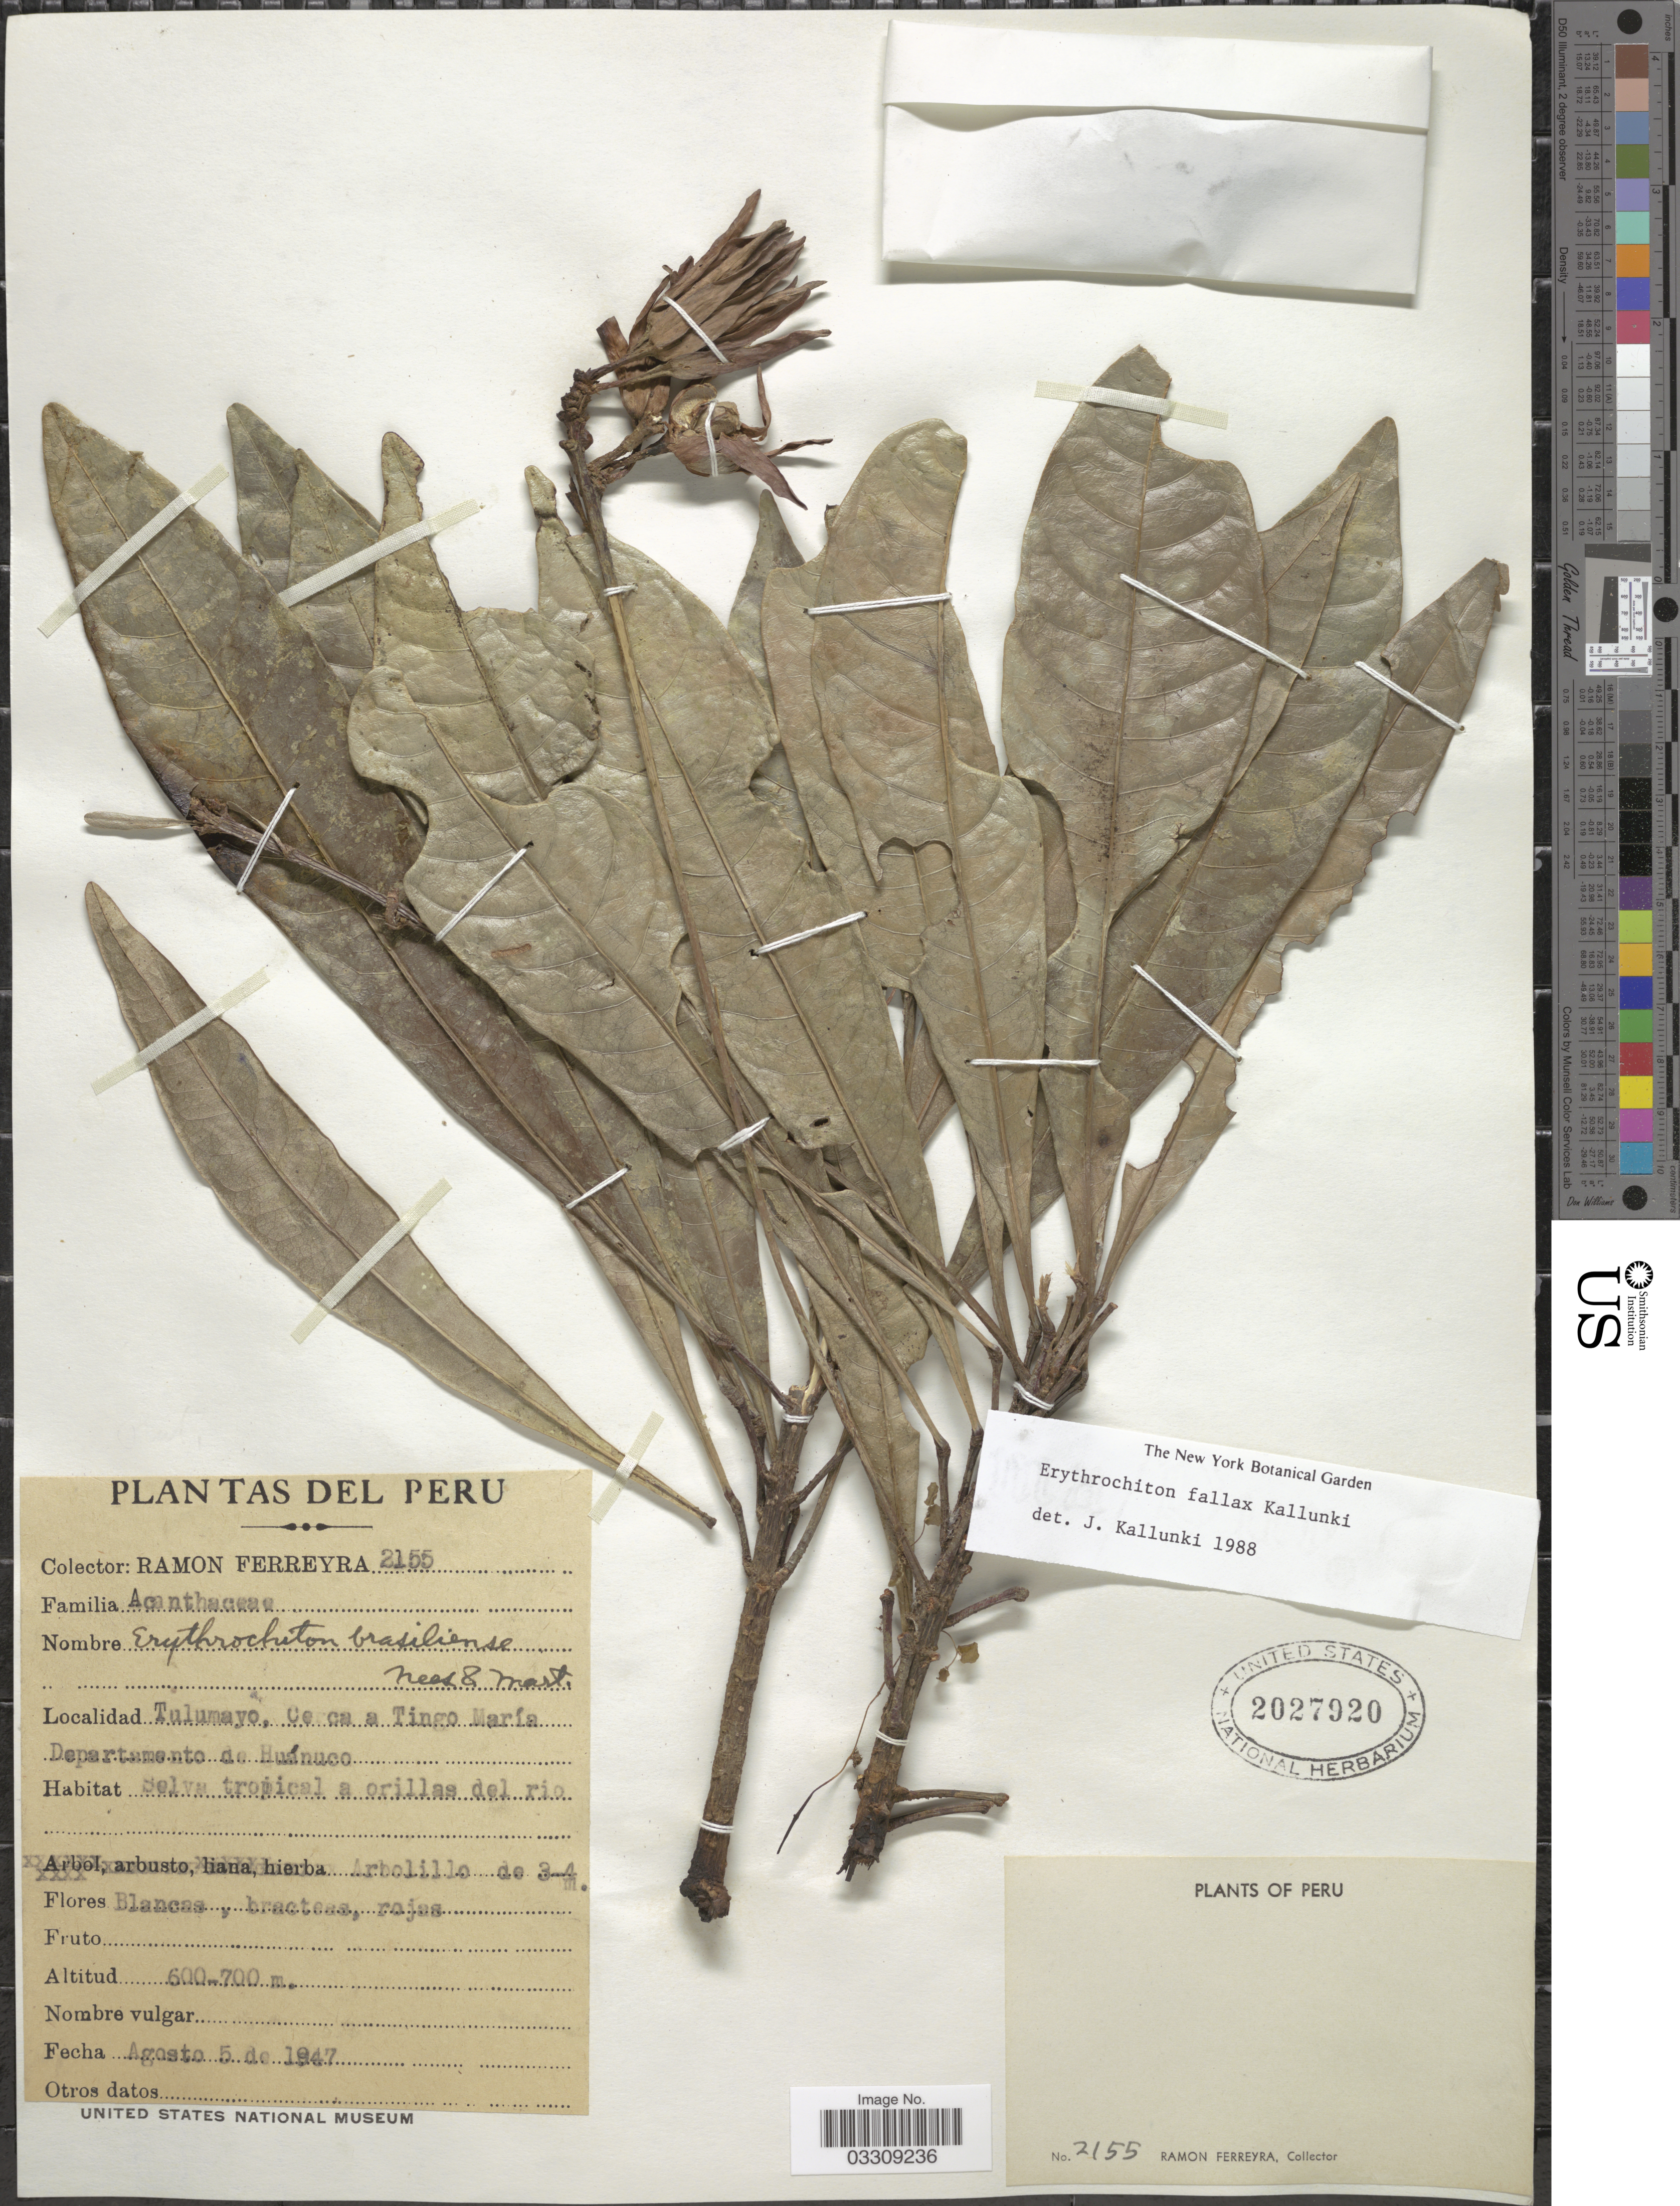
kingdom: Plantae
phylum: Tracheophyta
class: Magnoliopsida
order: Sapindales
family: Rutaceae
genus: Erythrochiton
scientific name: Erythrochiton fallax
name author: Kallunki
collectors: R. A. Ferreyra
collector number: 2155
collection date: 1947-08-05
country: Peru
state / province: Huánuco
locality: Tulumayo, Cerca a Tingo María. Departamento de Huánuco.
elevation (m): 600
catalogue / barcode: US 2027920